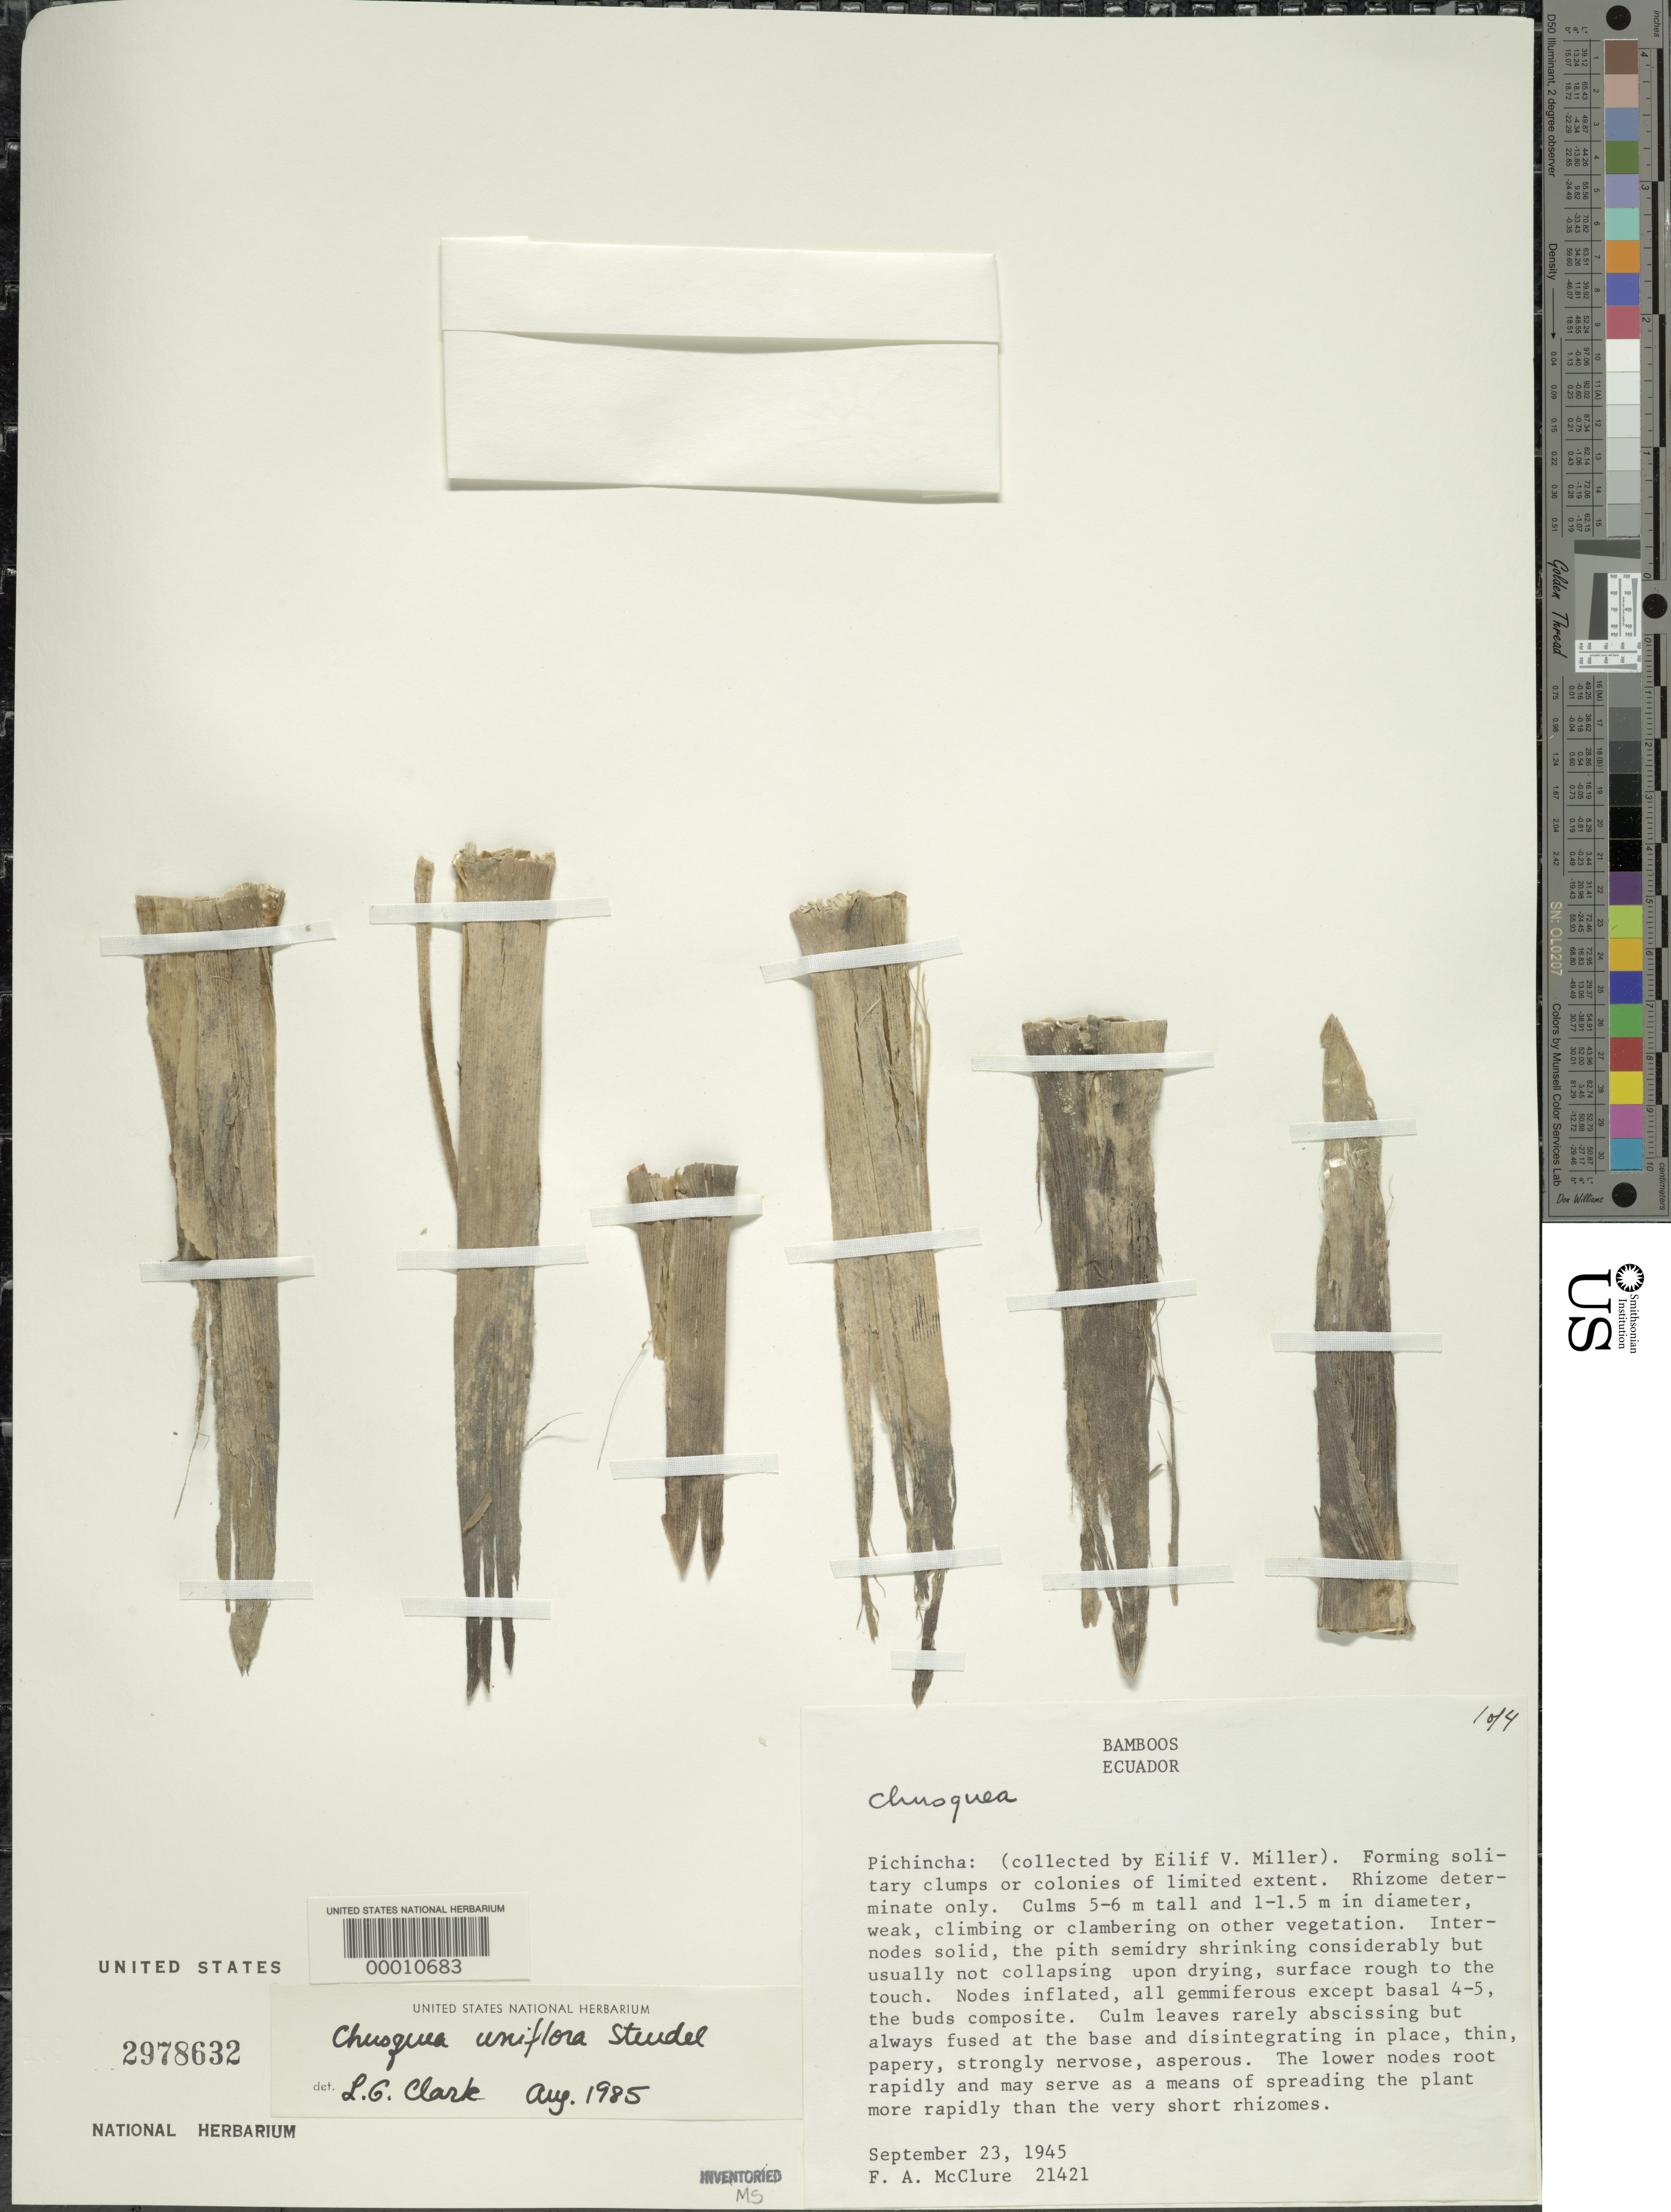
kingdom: Plantae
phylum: Tracheophyta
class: Liliopsida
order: Poales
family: Poaceae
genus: Chusquea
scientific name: Chusquea uniflora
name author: Steud.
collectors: E. V. Miller & F. A. McClure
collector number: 21421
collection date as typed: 23 Sep 1945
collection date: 1945-09-23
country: Ecuador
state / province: Pichincha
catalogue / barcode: US 2978632